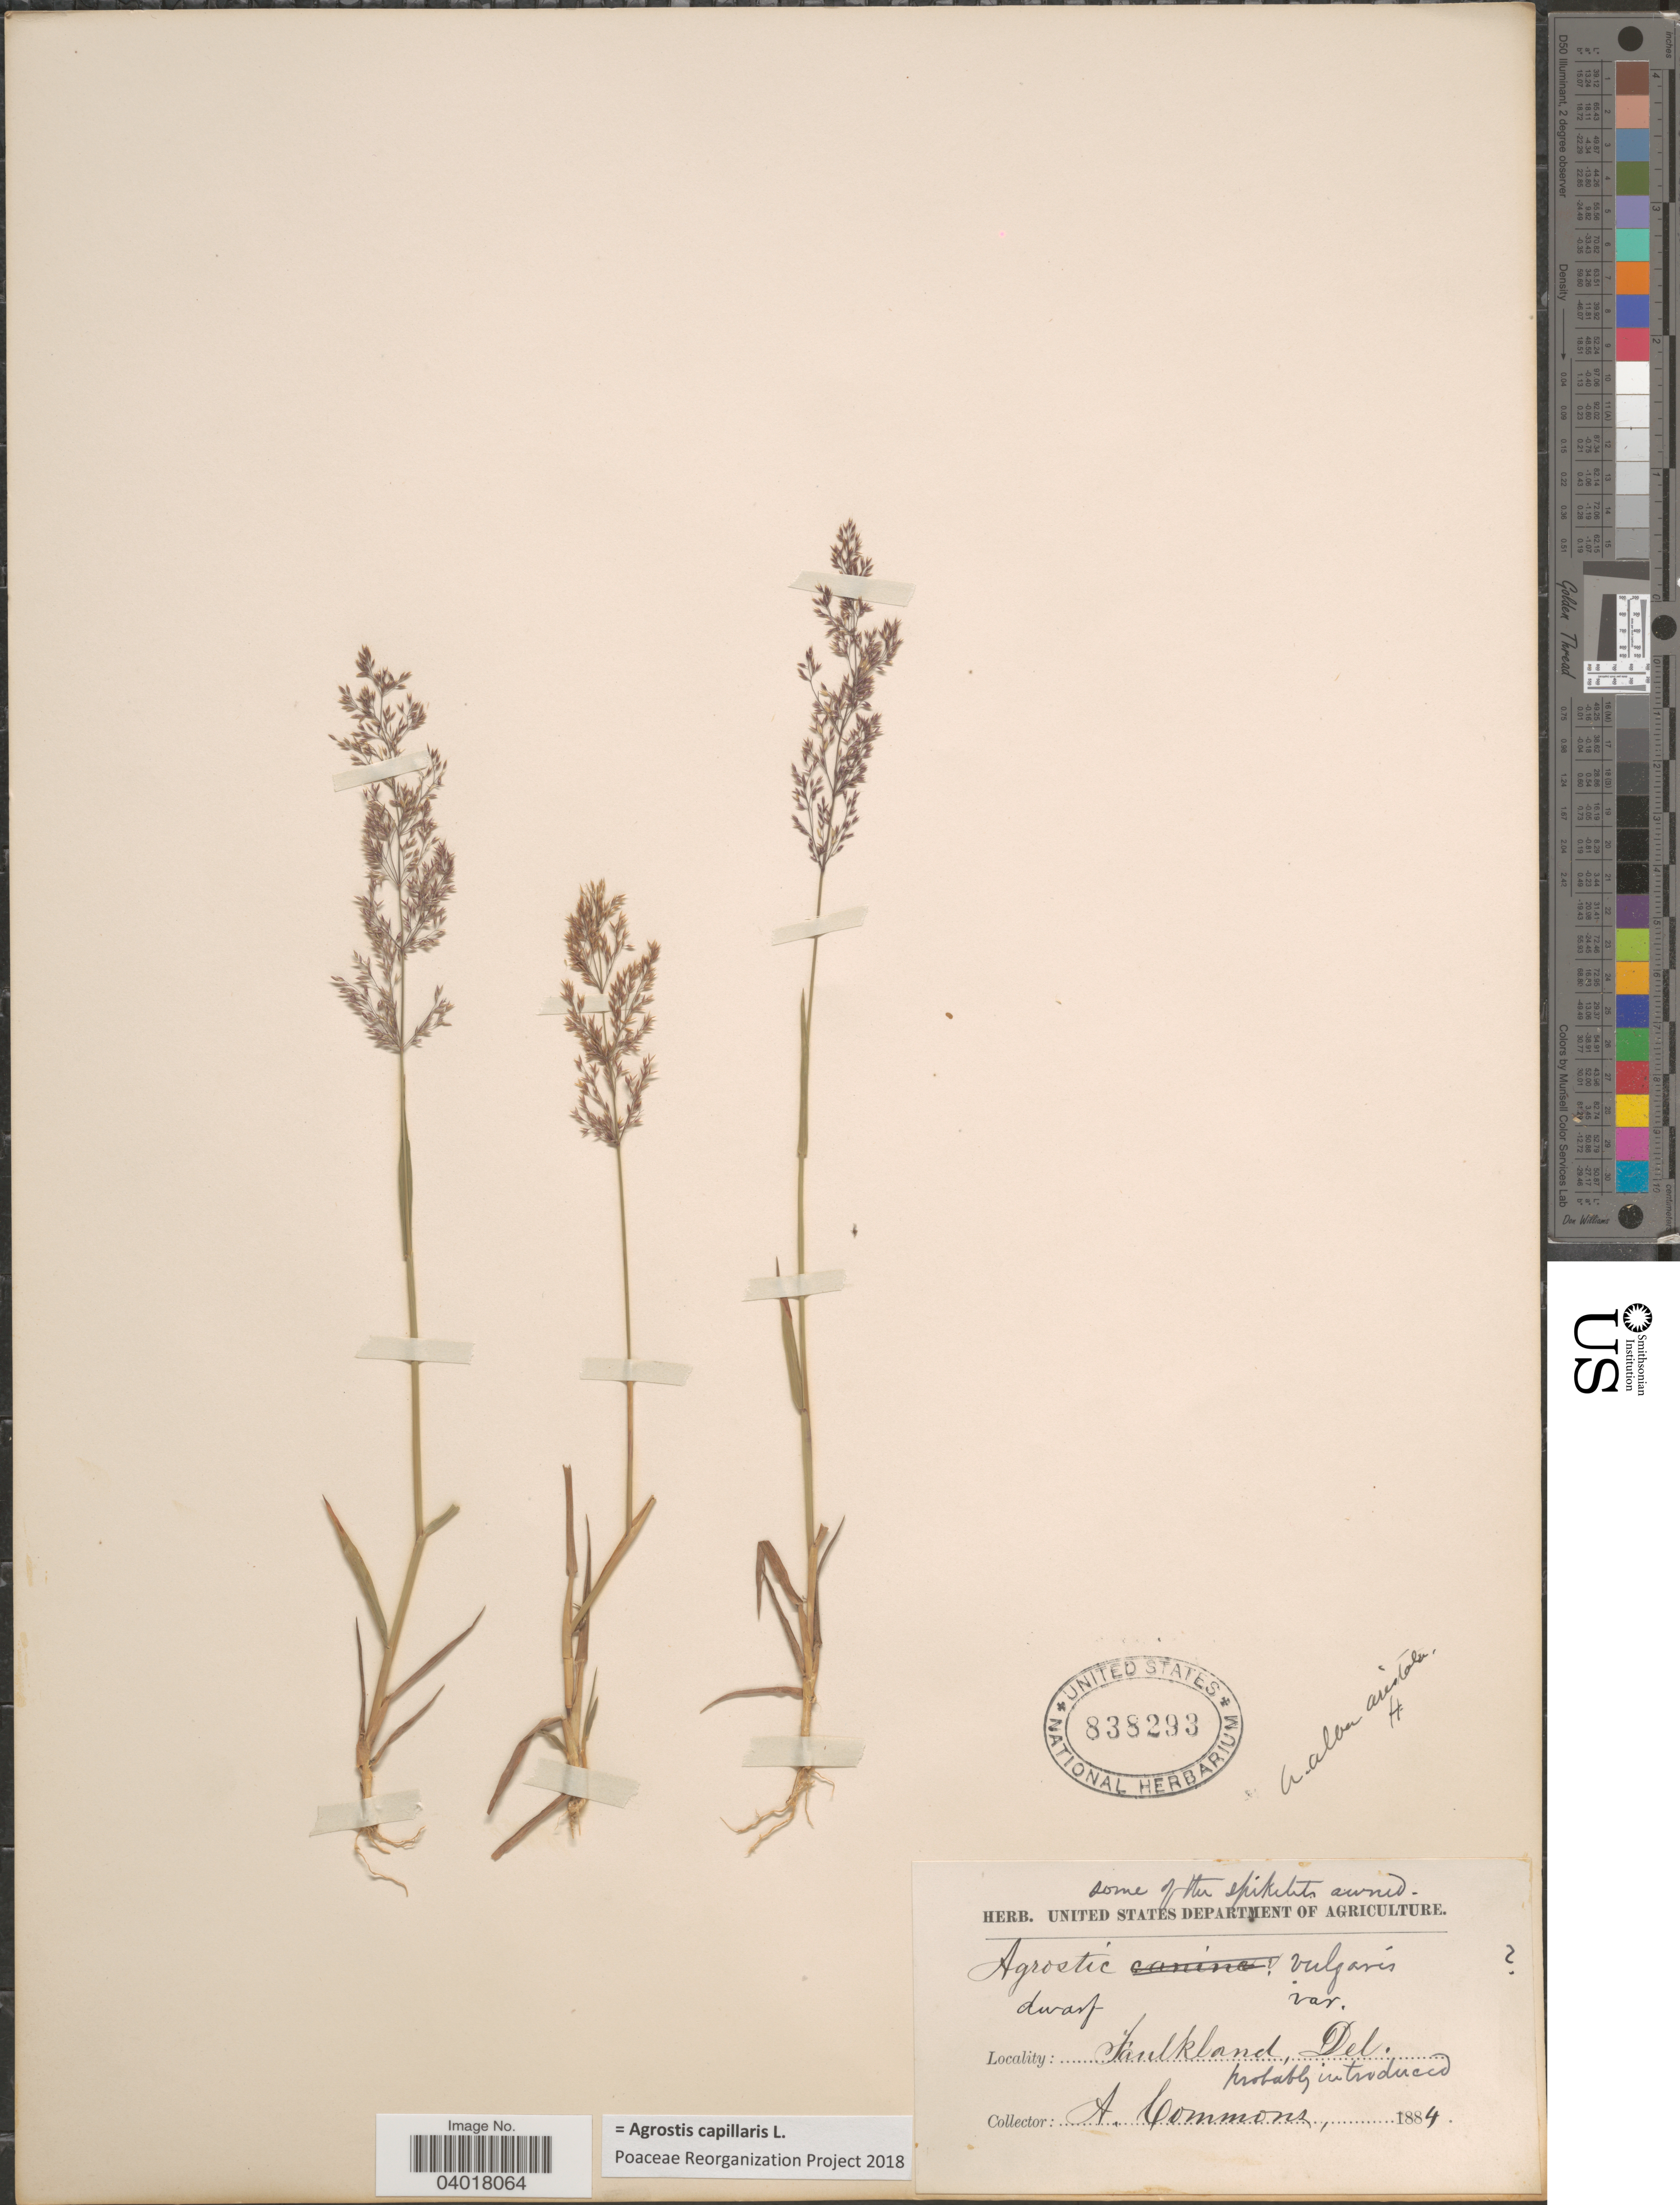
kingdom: Plantae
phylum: Tracheophyta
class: Liliopsida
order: Poales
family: Poaceae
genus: Agrostis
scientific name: Agrostis capillaris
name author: L.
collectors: A. Commons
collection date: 1884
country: United States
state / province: Delaware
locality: Faulkland.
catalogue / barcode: US 838293